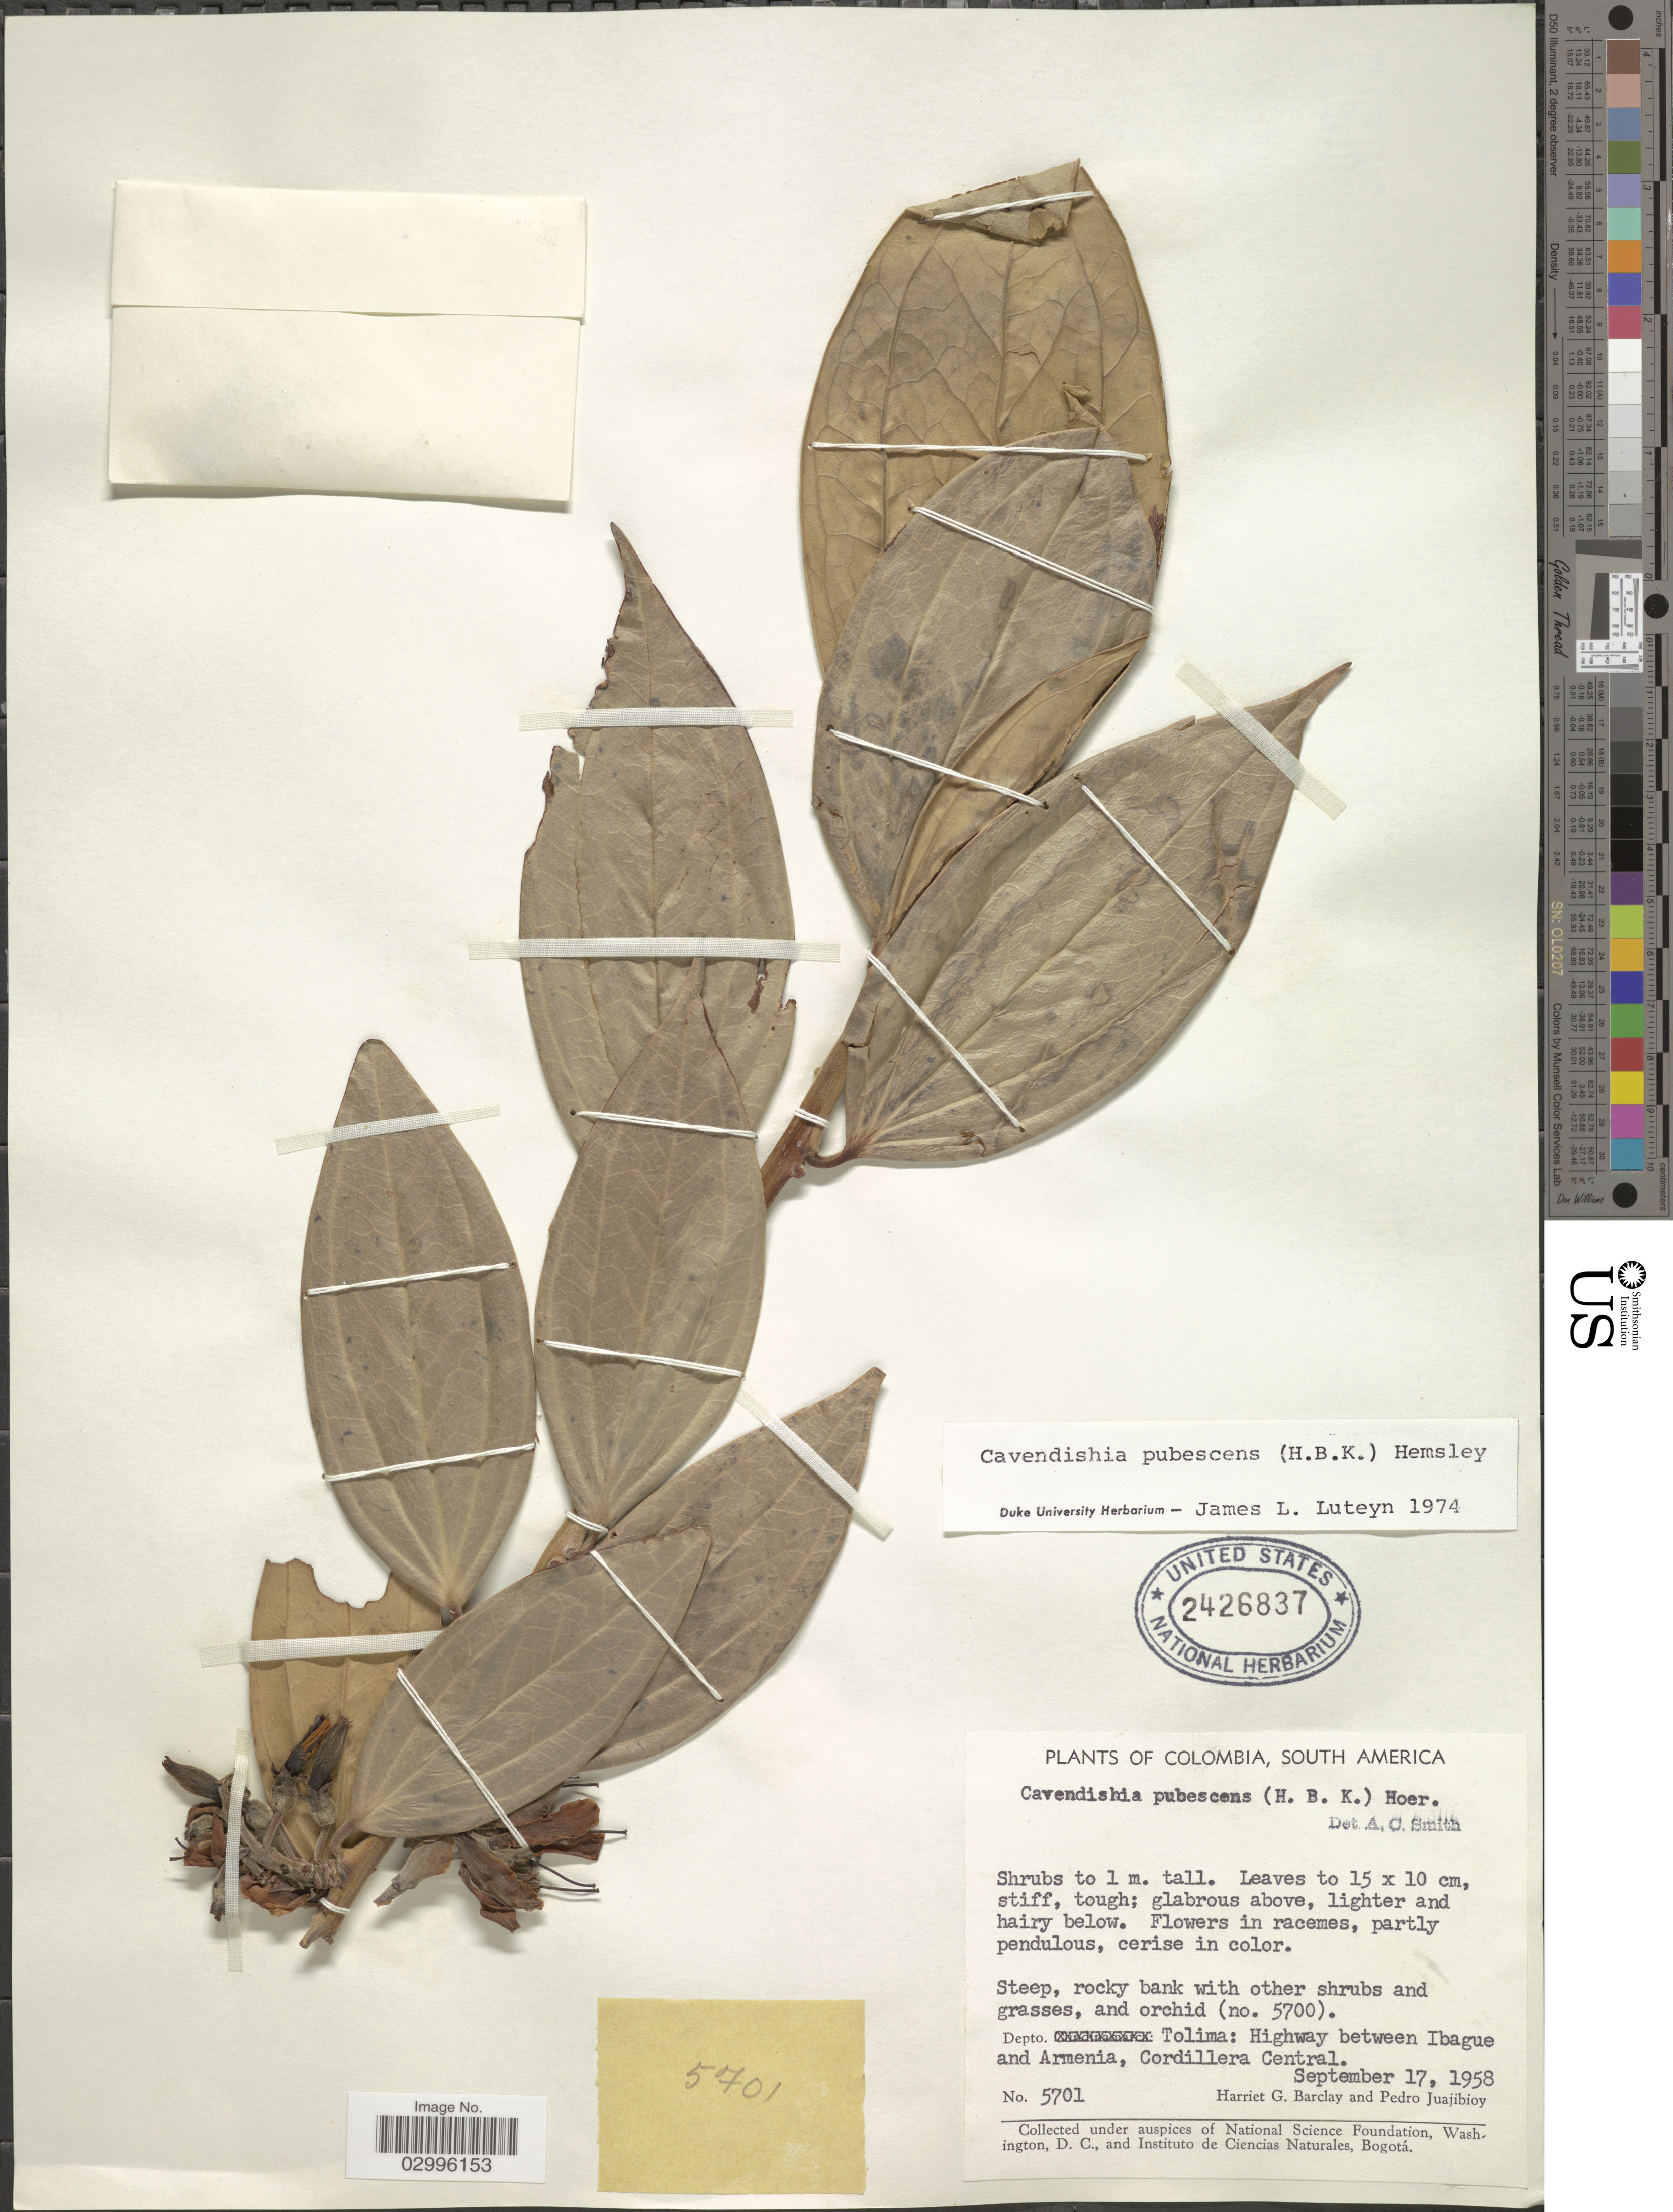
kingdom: Plantae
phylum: Tracheophyta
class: Magnoliopsida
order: Ericales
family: Ericaceae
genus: Cavendishia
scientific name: Cavendishia pubescens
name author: (Kunth) Hemsl.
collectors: H. G. Barclay & P. Juajibioy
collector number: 5701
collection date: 1958-09-17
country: Colombia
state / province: Tolima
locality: Depto. Tolima: Highway between Ibague and Armenia, Cordillera Central.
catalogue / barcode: US 2426837